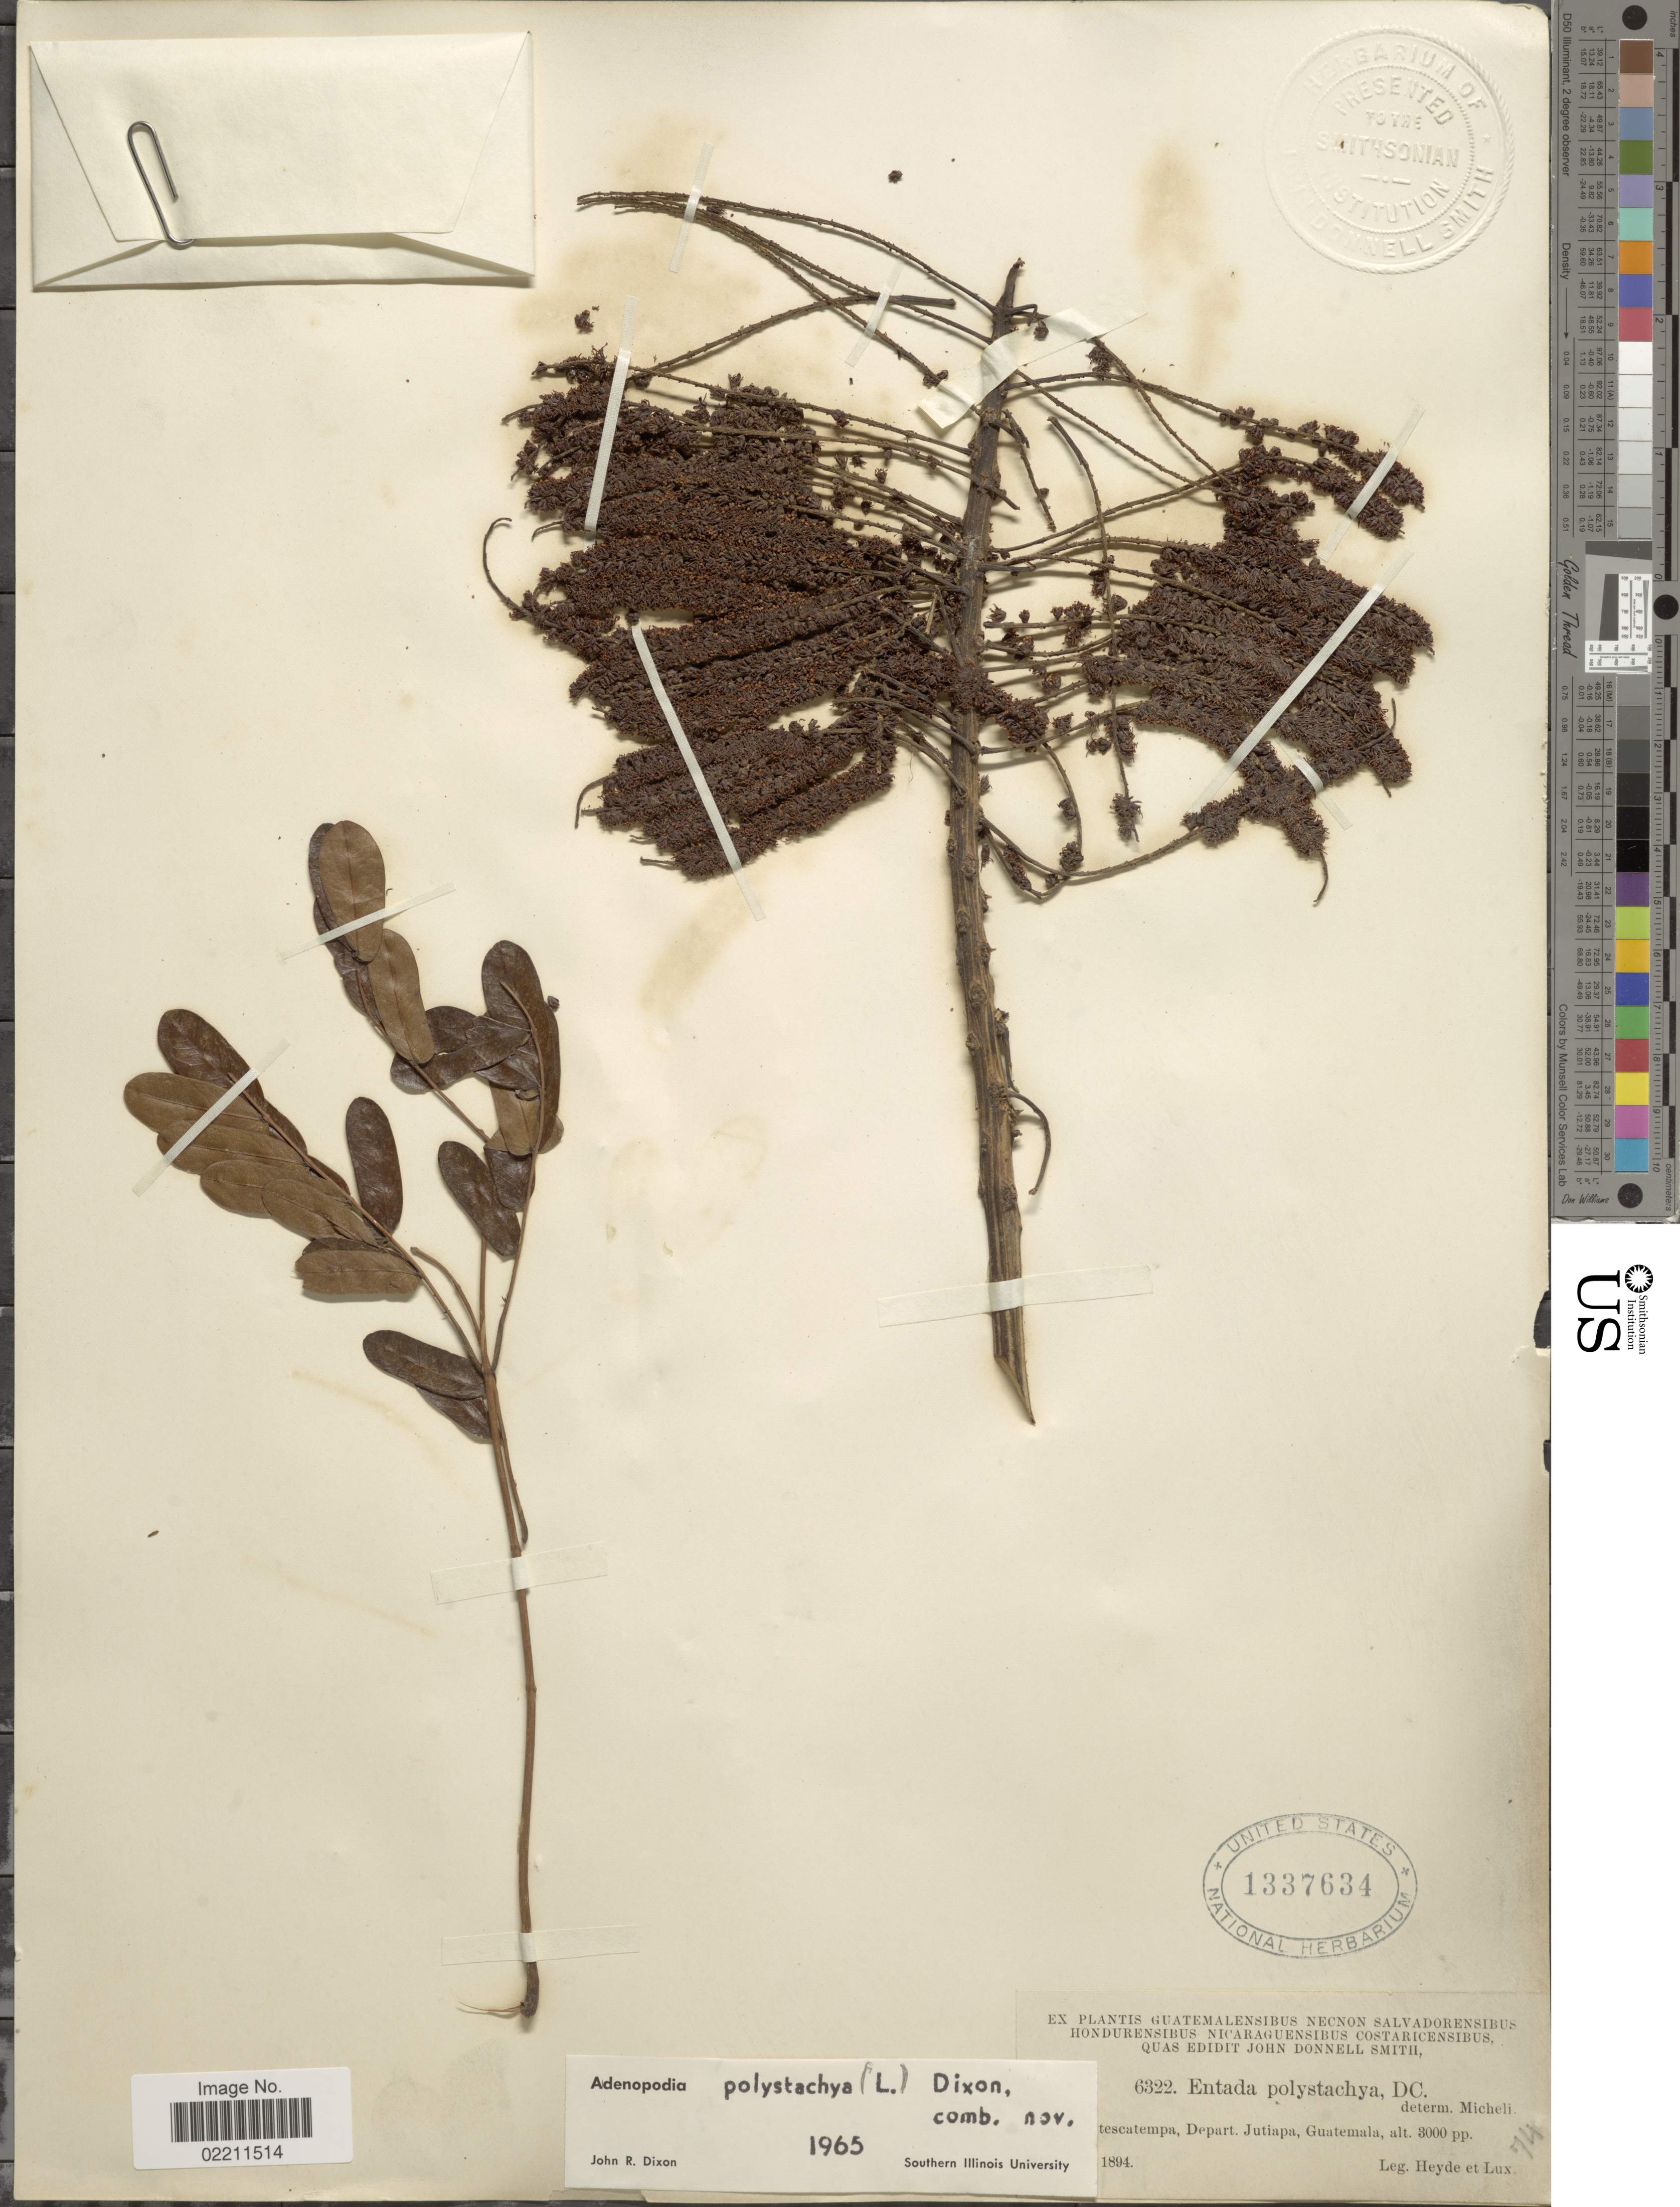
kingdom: Plantae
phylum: Tracheophyta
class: Magnoliopsida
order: Fabales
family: Fabaceae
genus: Entada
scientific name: Entada polystachya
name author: (L.) DC.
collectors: Heyde & Lux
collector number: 6322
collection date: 1894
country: Guatemala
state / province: Jutiapa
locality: [illegible text]tescatempa, Depart. Jutiapa, Guatemala.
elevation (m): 914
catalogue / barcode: US 1337634